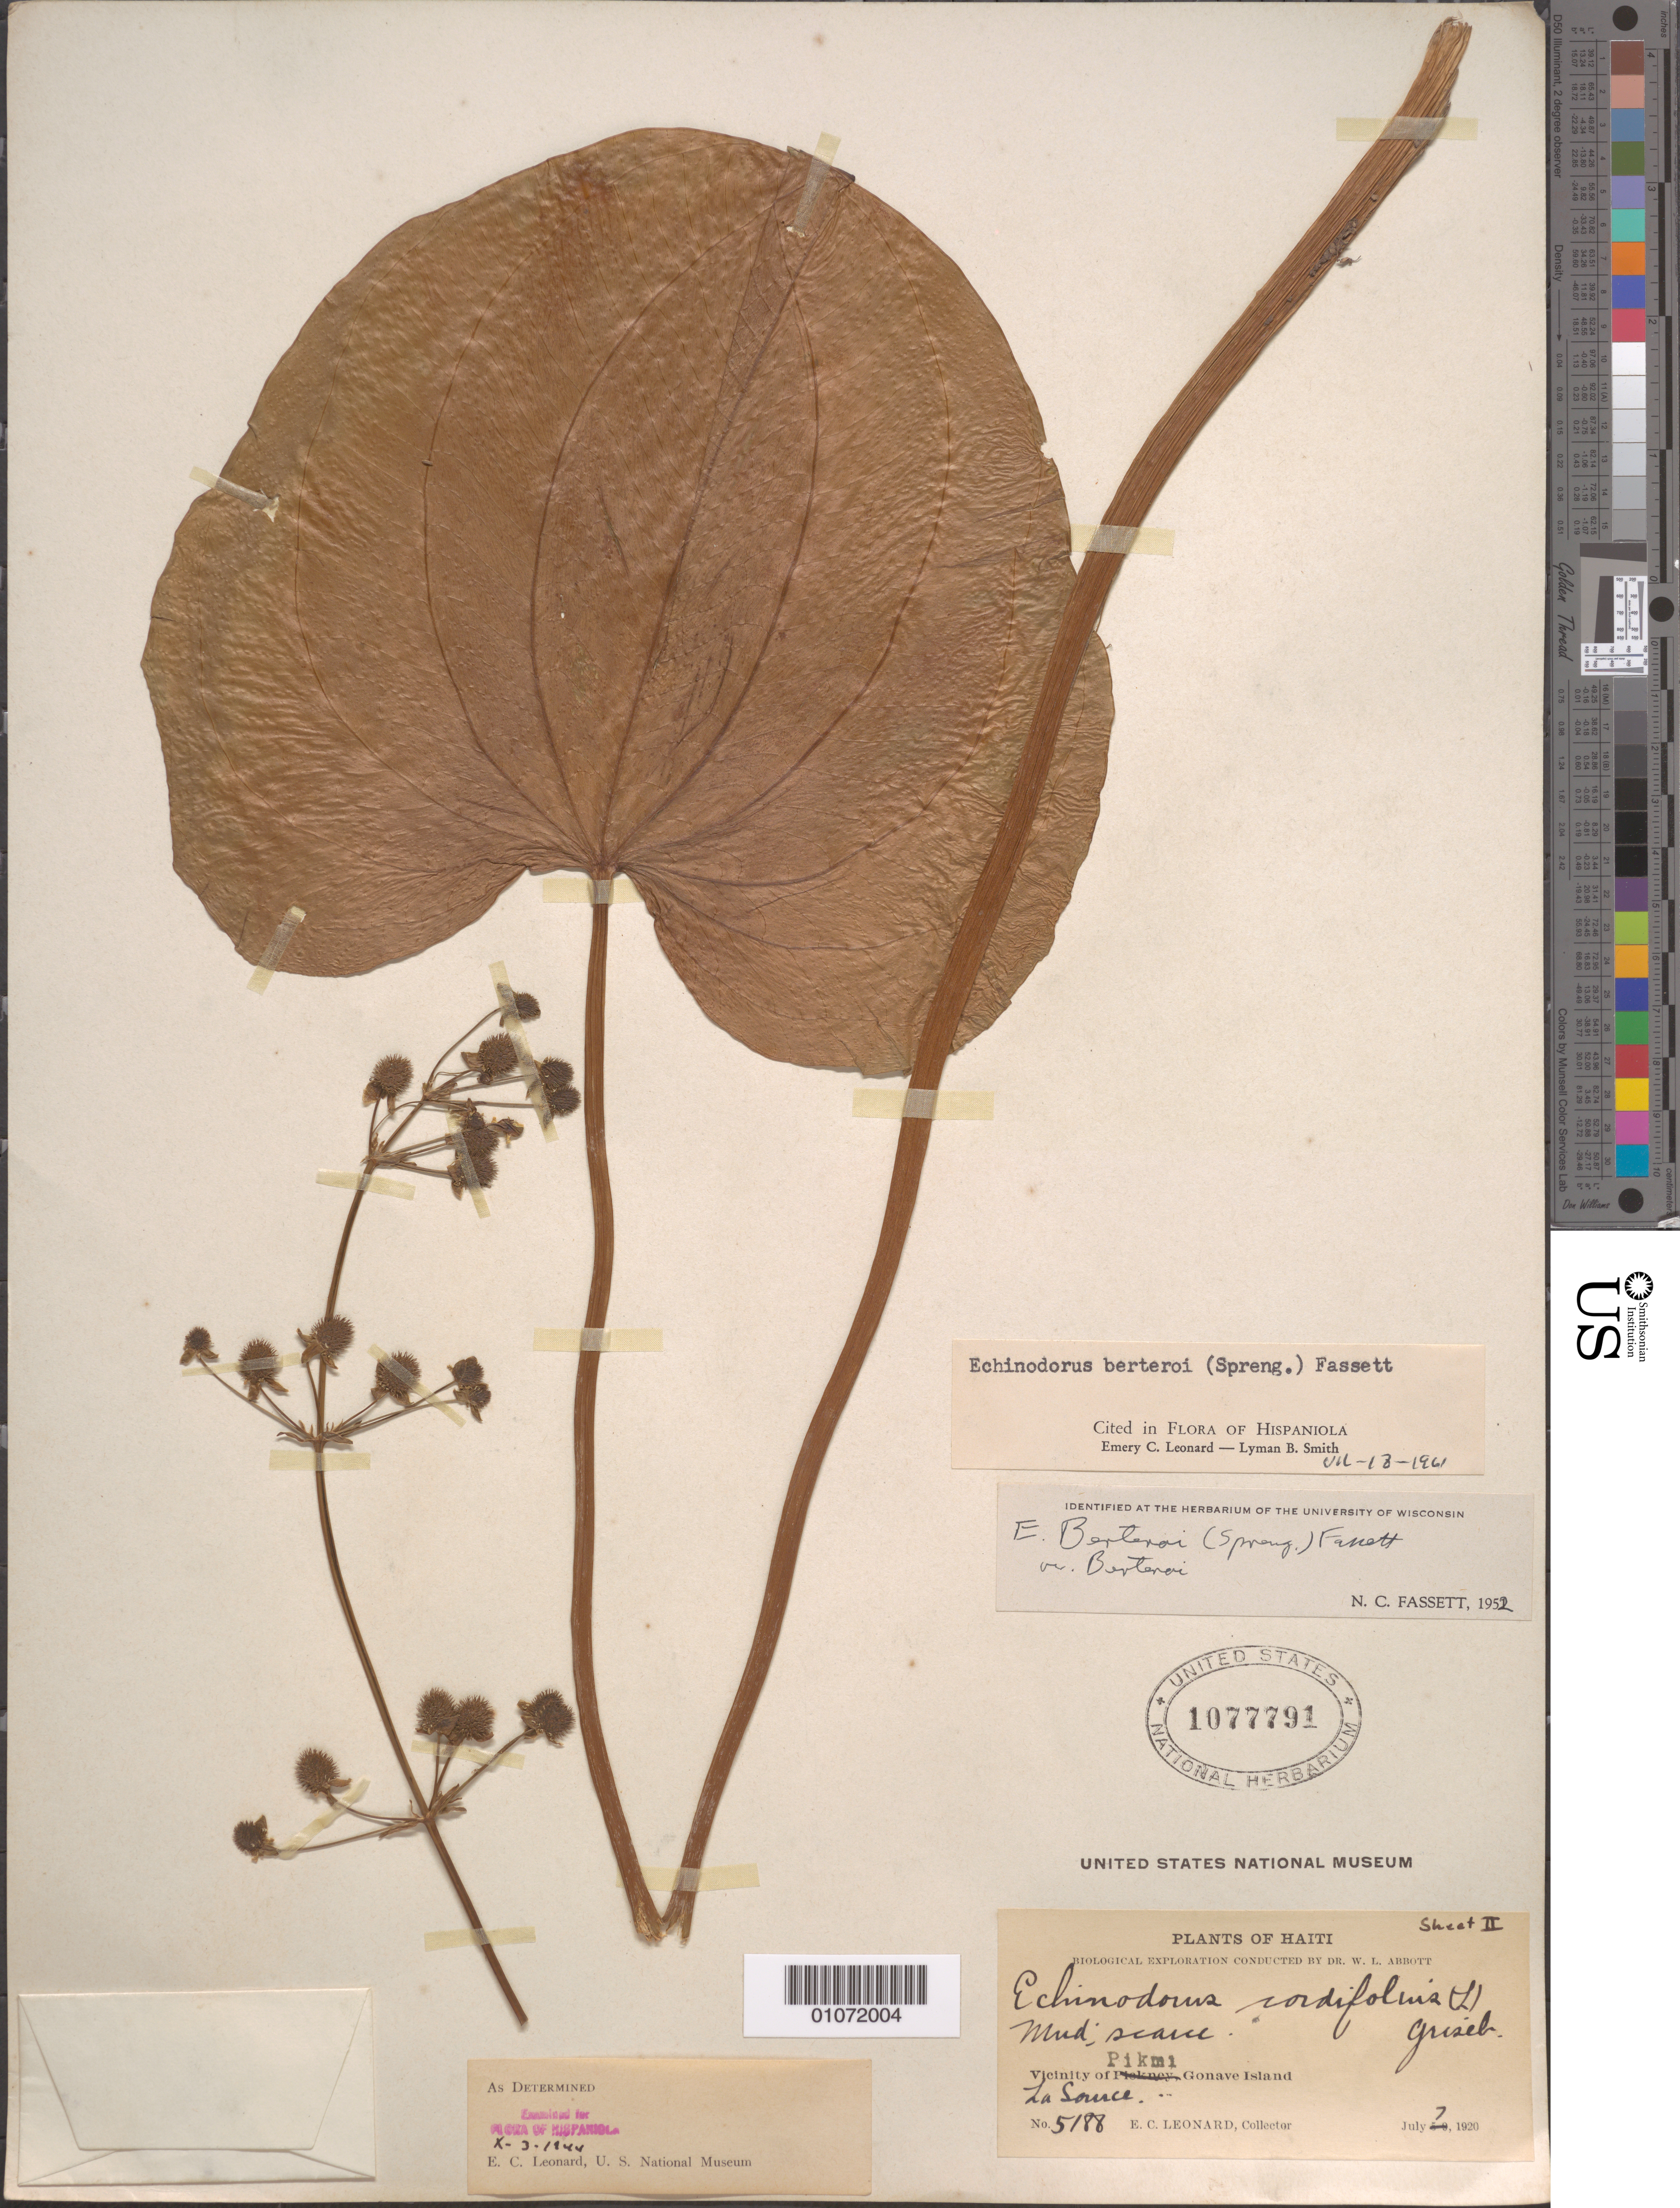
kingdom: Plantae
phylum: Tracheophyta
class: Liliopsida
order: Alismatales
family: Alismataceae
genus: Echinodorus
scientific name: Echinodorus berteroi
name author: (Spreng.) Fassett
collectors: E. C. Leonard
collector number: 5188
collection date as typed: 07 Jul 1920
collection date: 1920-07-07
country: Haiti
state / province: Óuest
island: Île de la Gonâve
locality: Mud; scarce. Vicinity of Pikmi Gonave Island.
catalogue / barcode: US 1077791